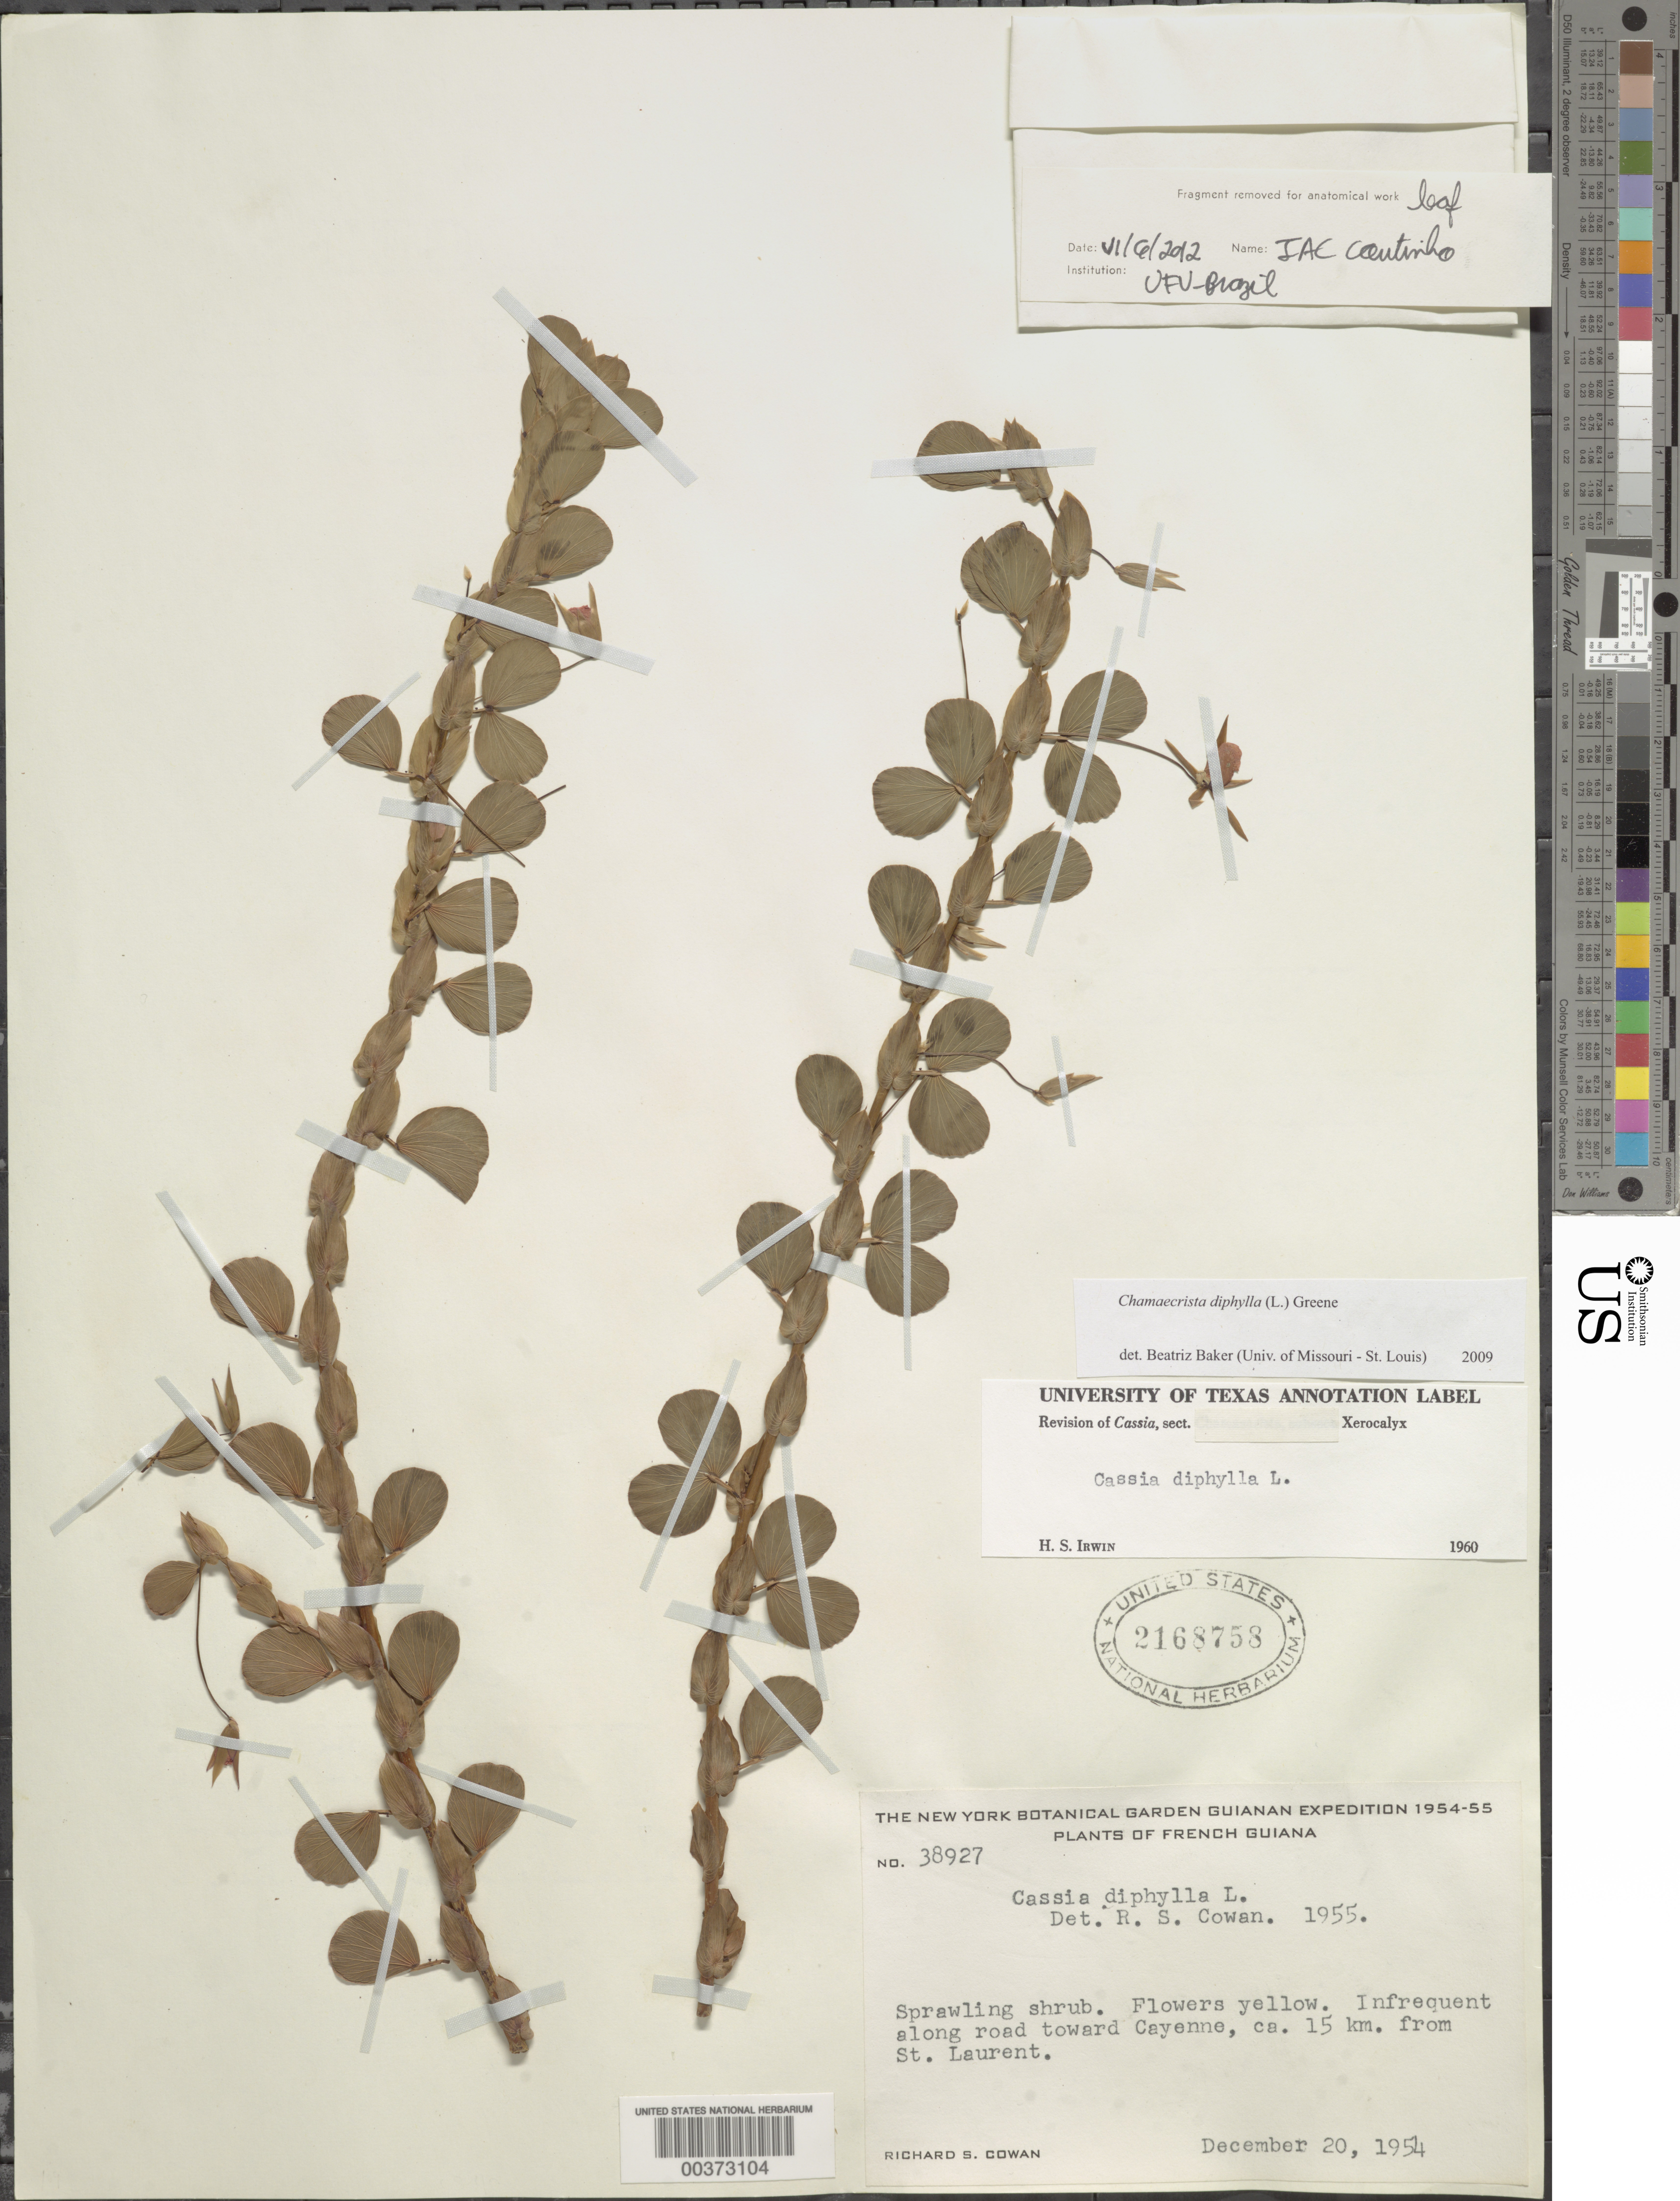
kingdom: Plantae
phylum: Tracheophyta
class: Magnoliopsida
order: Fabales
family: Fabaceae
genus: Chamaecrista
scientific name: Chamaecrista diphylla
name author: (L.) Greene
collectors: R. S. Cowan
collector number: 38927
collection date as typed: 20 Dec 1954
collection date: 1954-12-20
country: French Guiana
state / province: Cayenne / Saint-Laurent-du-Maroni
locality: Along road toward Cayenne, ca 15 km from St. Laurent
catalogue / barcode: US 2168758